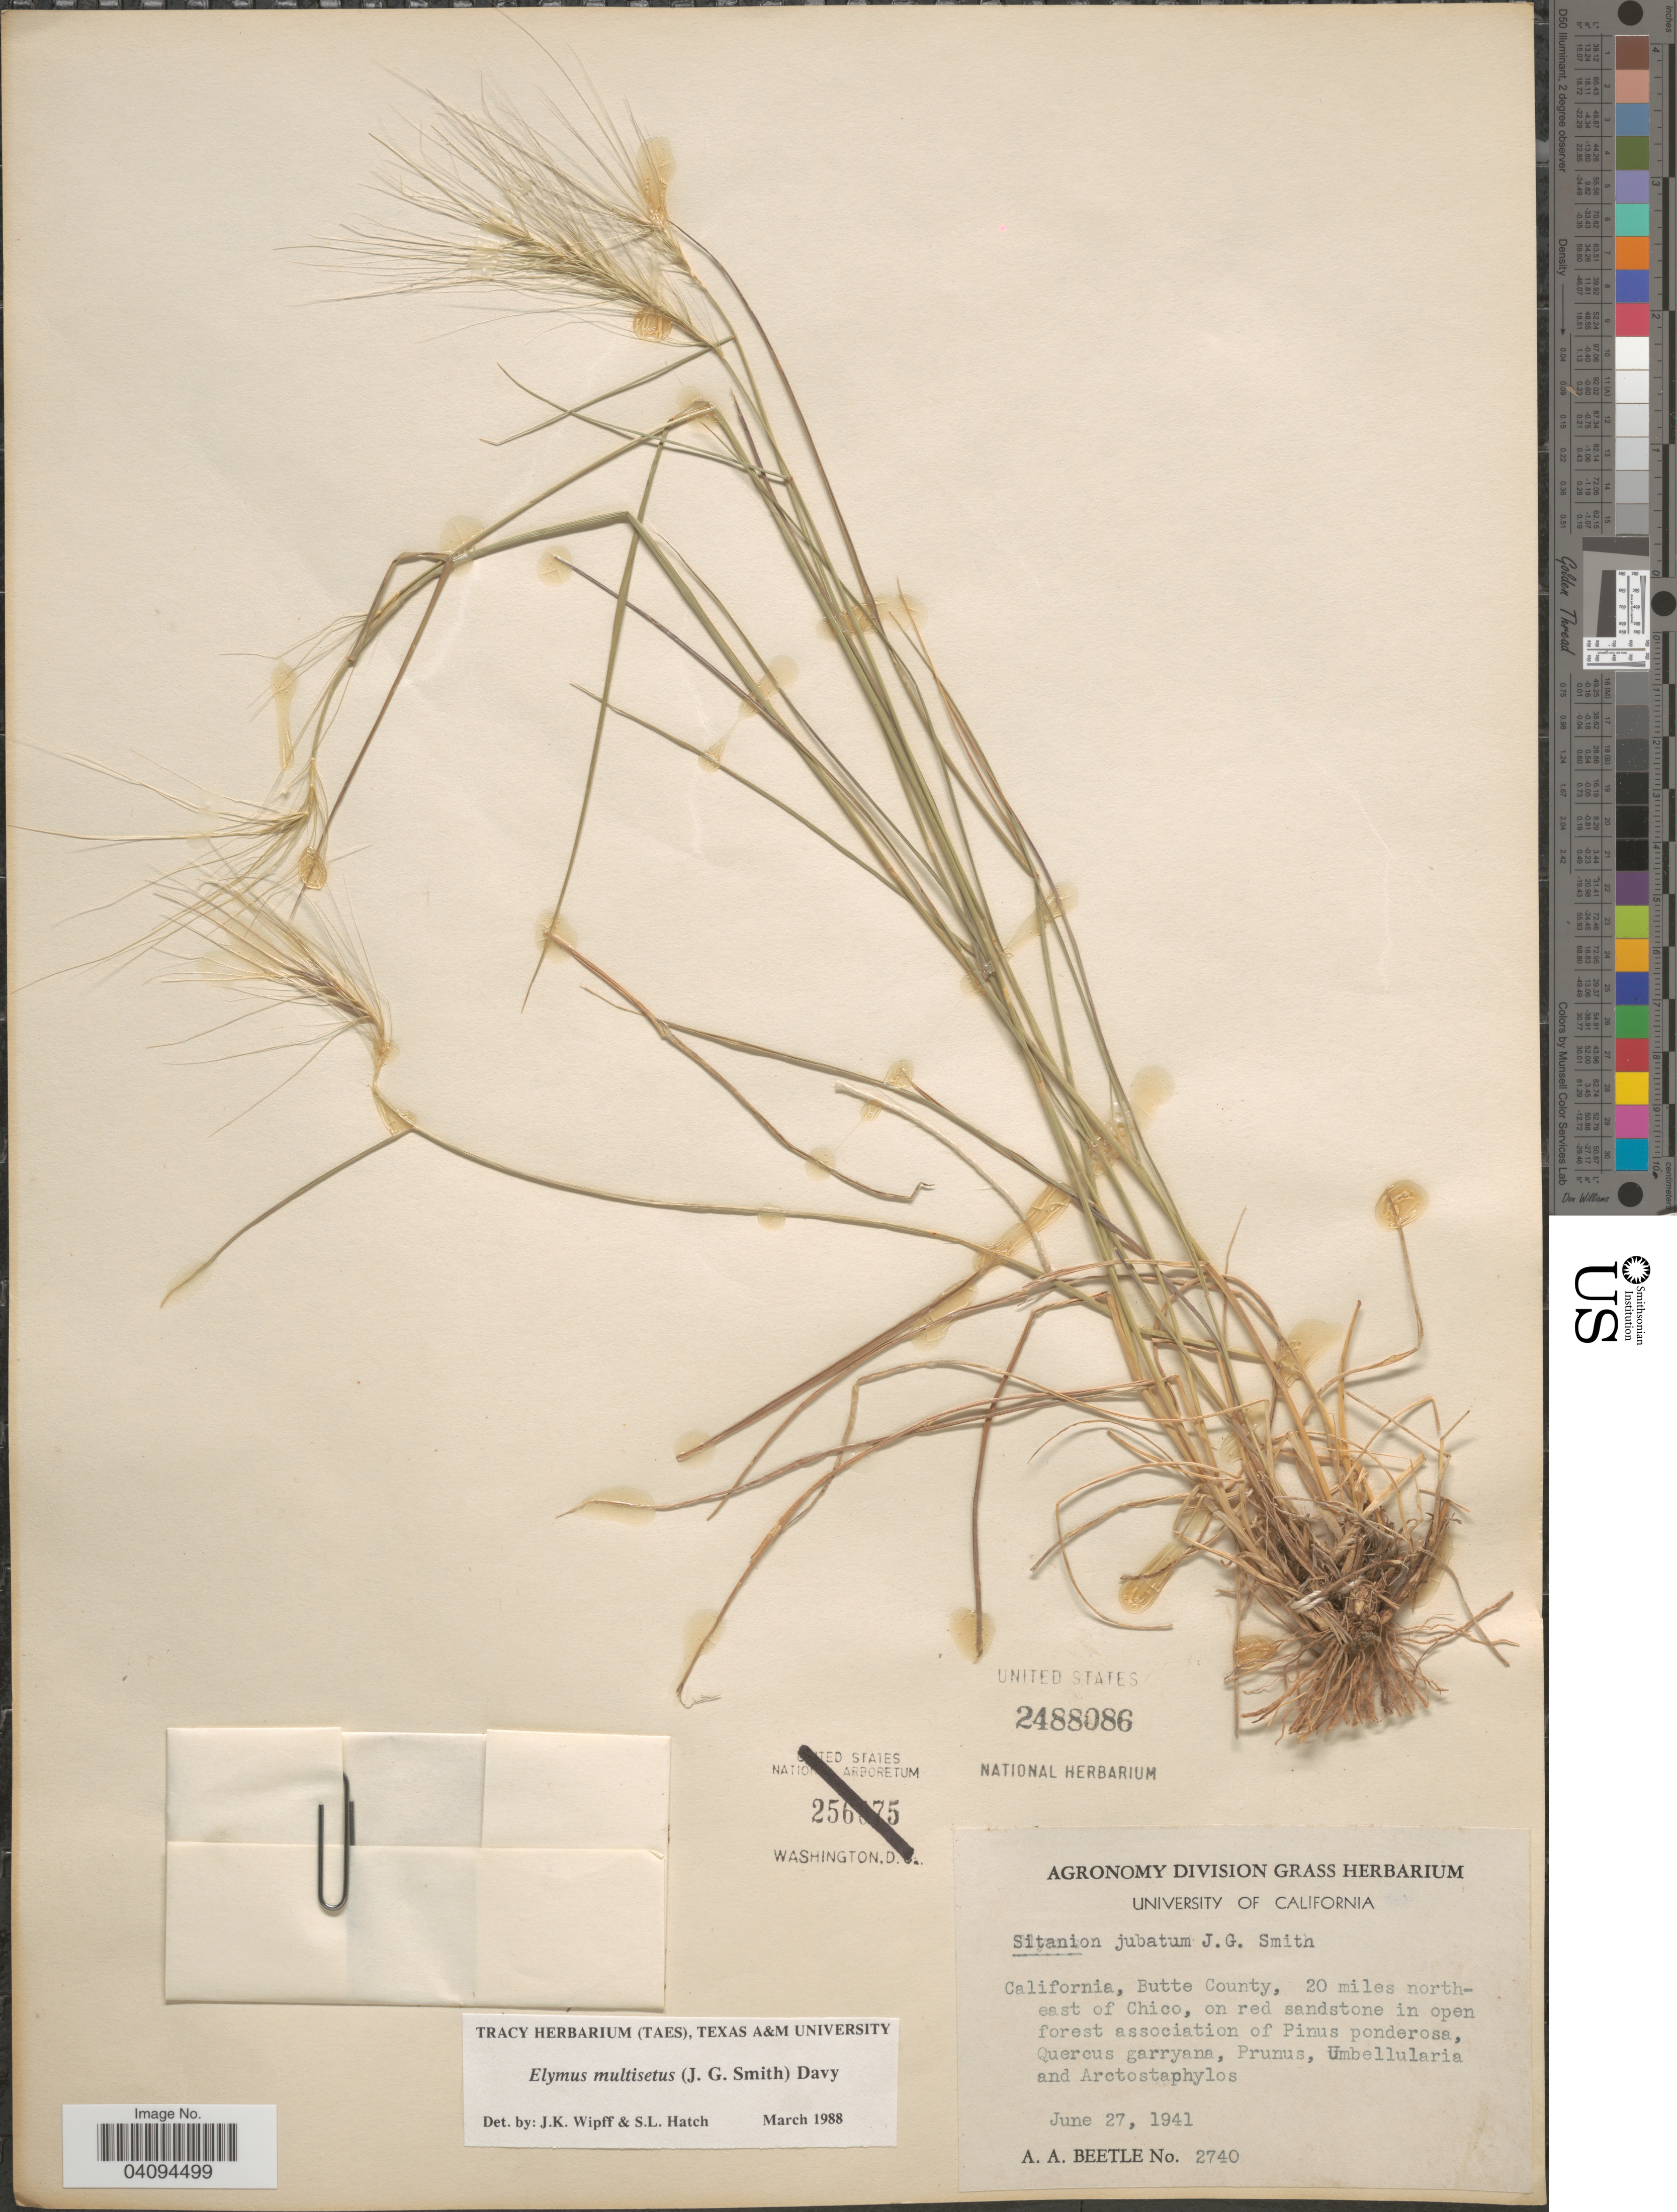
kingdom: Plantae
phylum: Tracheophyta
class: Liliopsida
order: Poales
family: Poaceae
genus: Elymus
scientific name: Elymus multisetus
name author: (J.G. Sm.) Burtt Davy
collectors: A. A. Beetle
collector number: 2740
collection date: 1941-06-27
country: United States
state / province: California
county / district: Butte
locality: Butte County, 20 miles northeast of Chico.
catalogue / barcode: US 2488086